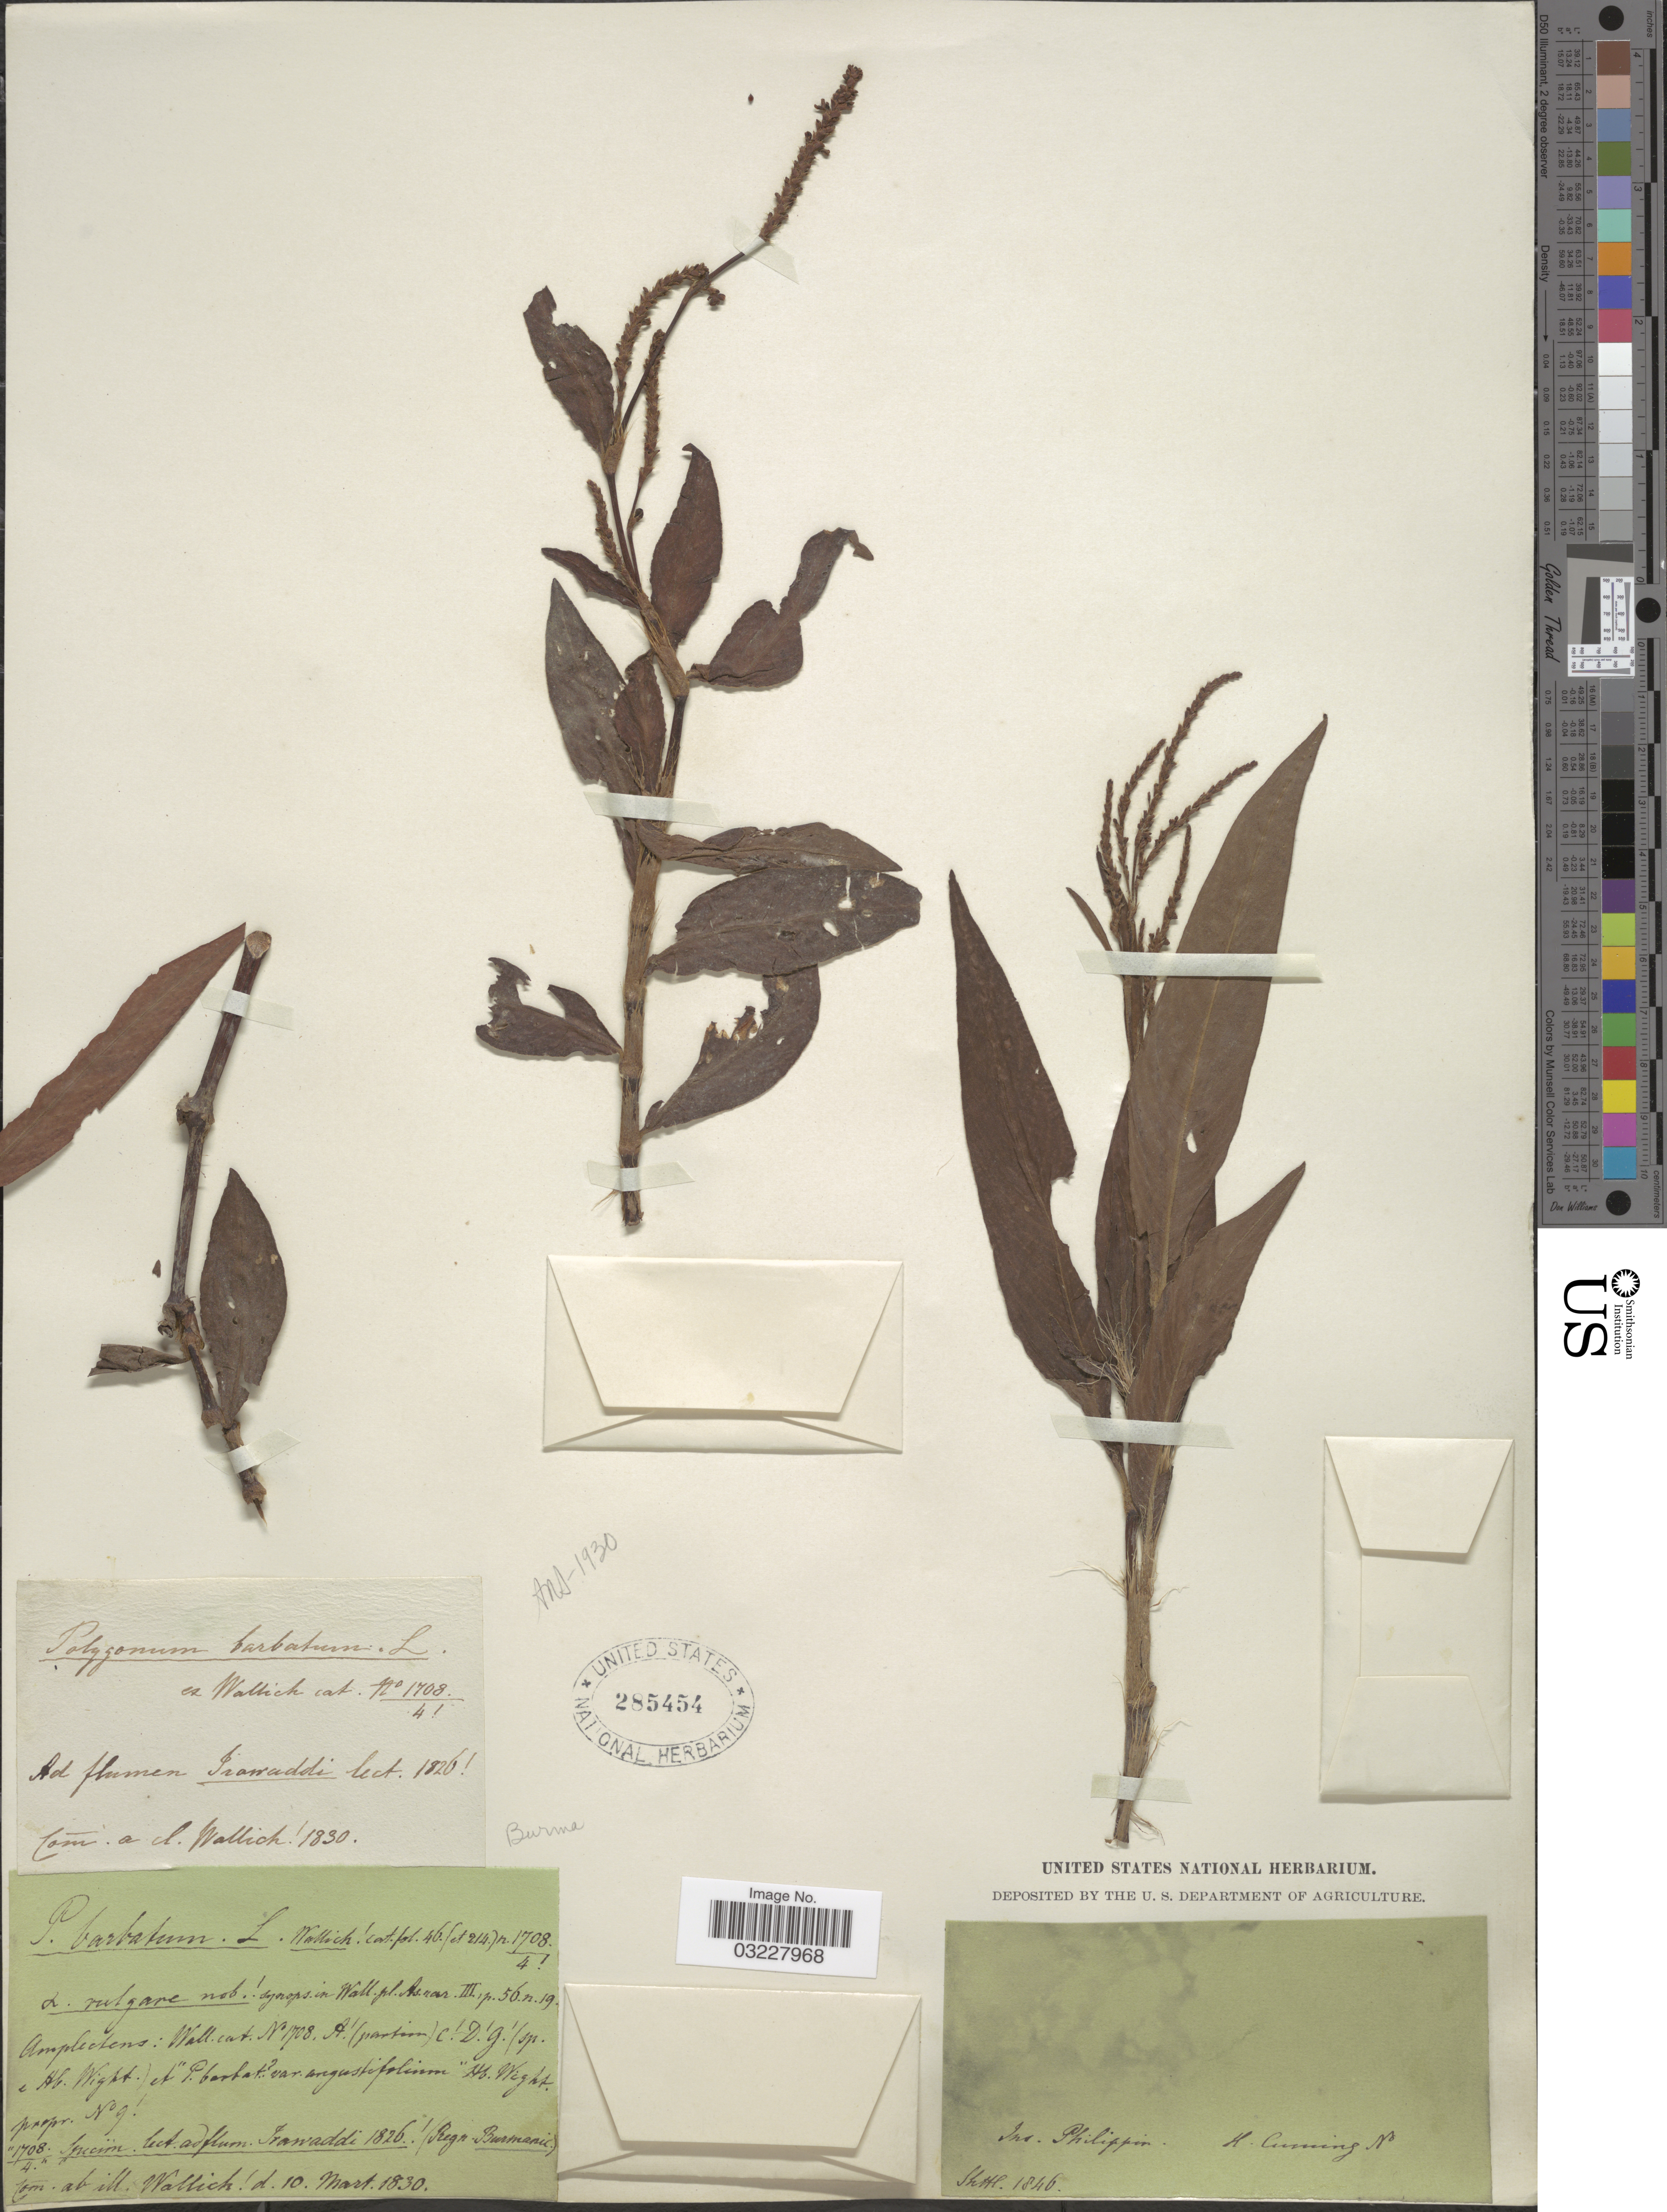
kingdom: Plantae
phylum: Tracheophyta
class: Magnoliopsida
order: Caryophyllales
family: Polygonaceae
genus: Polygonum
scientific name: Polygonum barbatum var. barbatum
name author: L.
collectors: ex Herb. Wight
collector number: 9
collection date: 1826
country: Myanmar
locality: Ad flumen Trawaddi. Burma. (Regr. Burmanie). [interpreted]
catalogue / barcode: US 285454